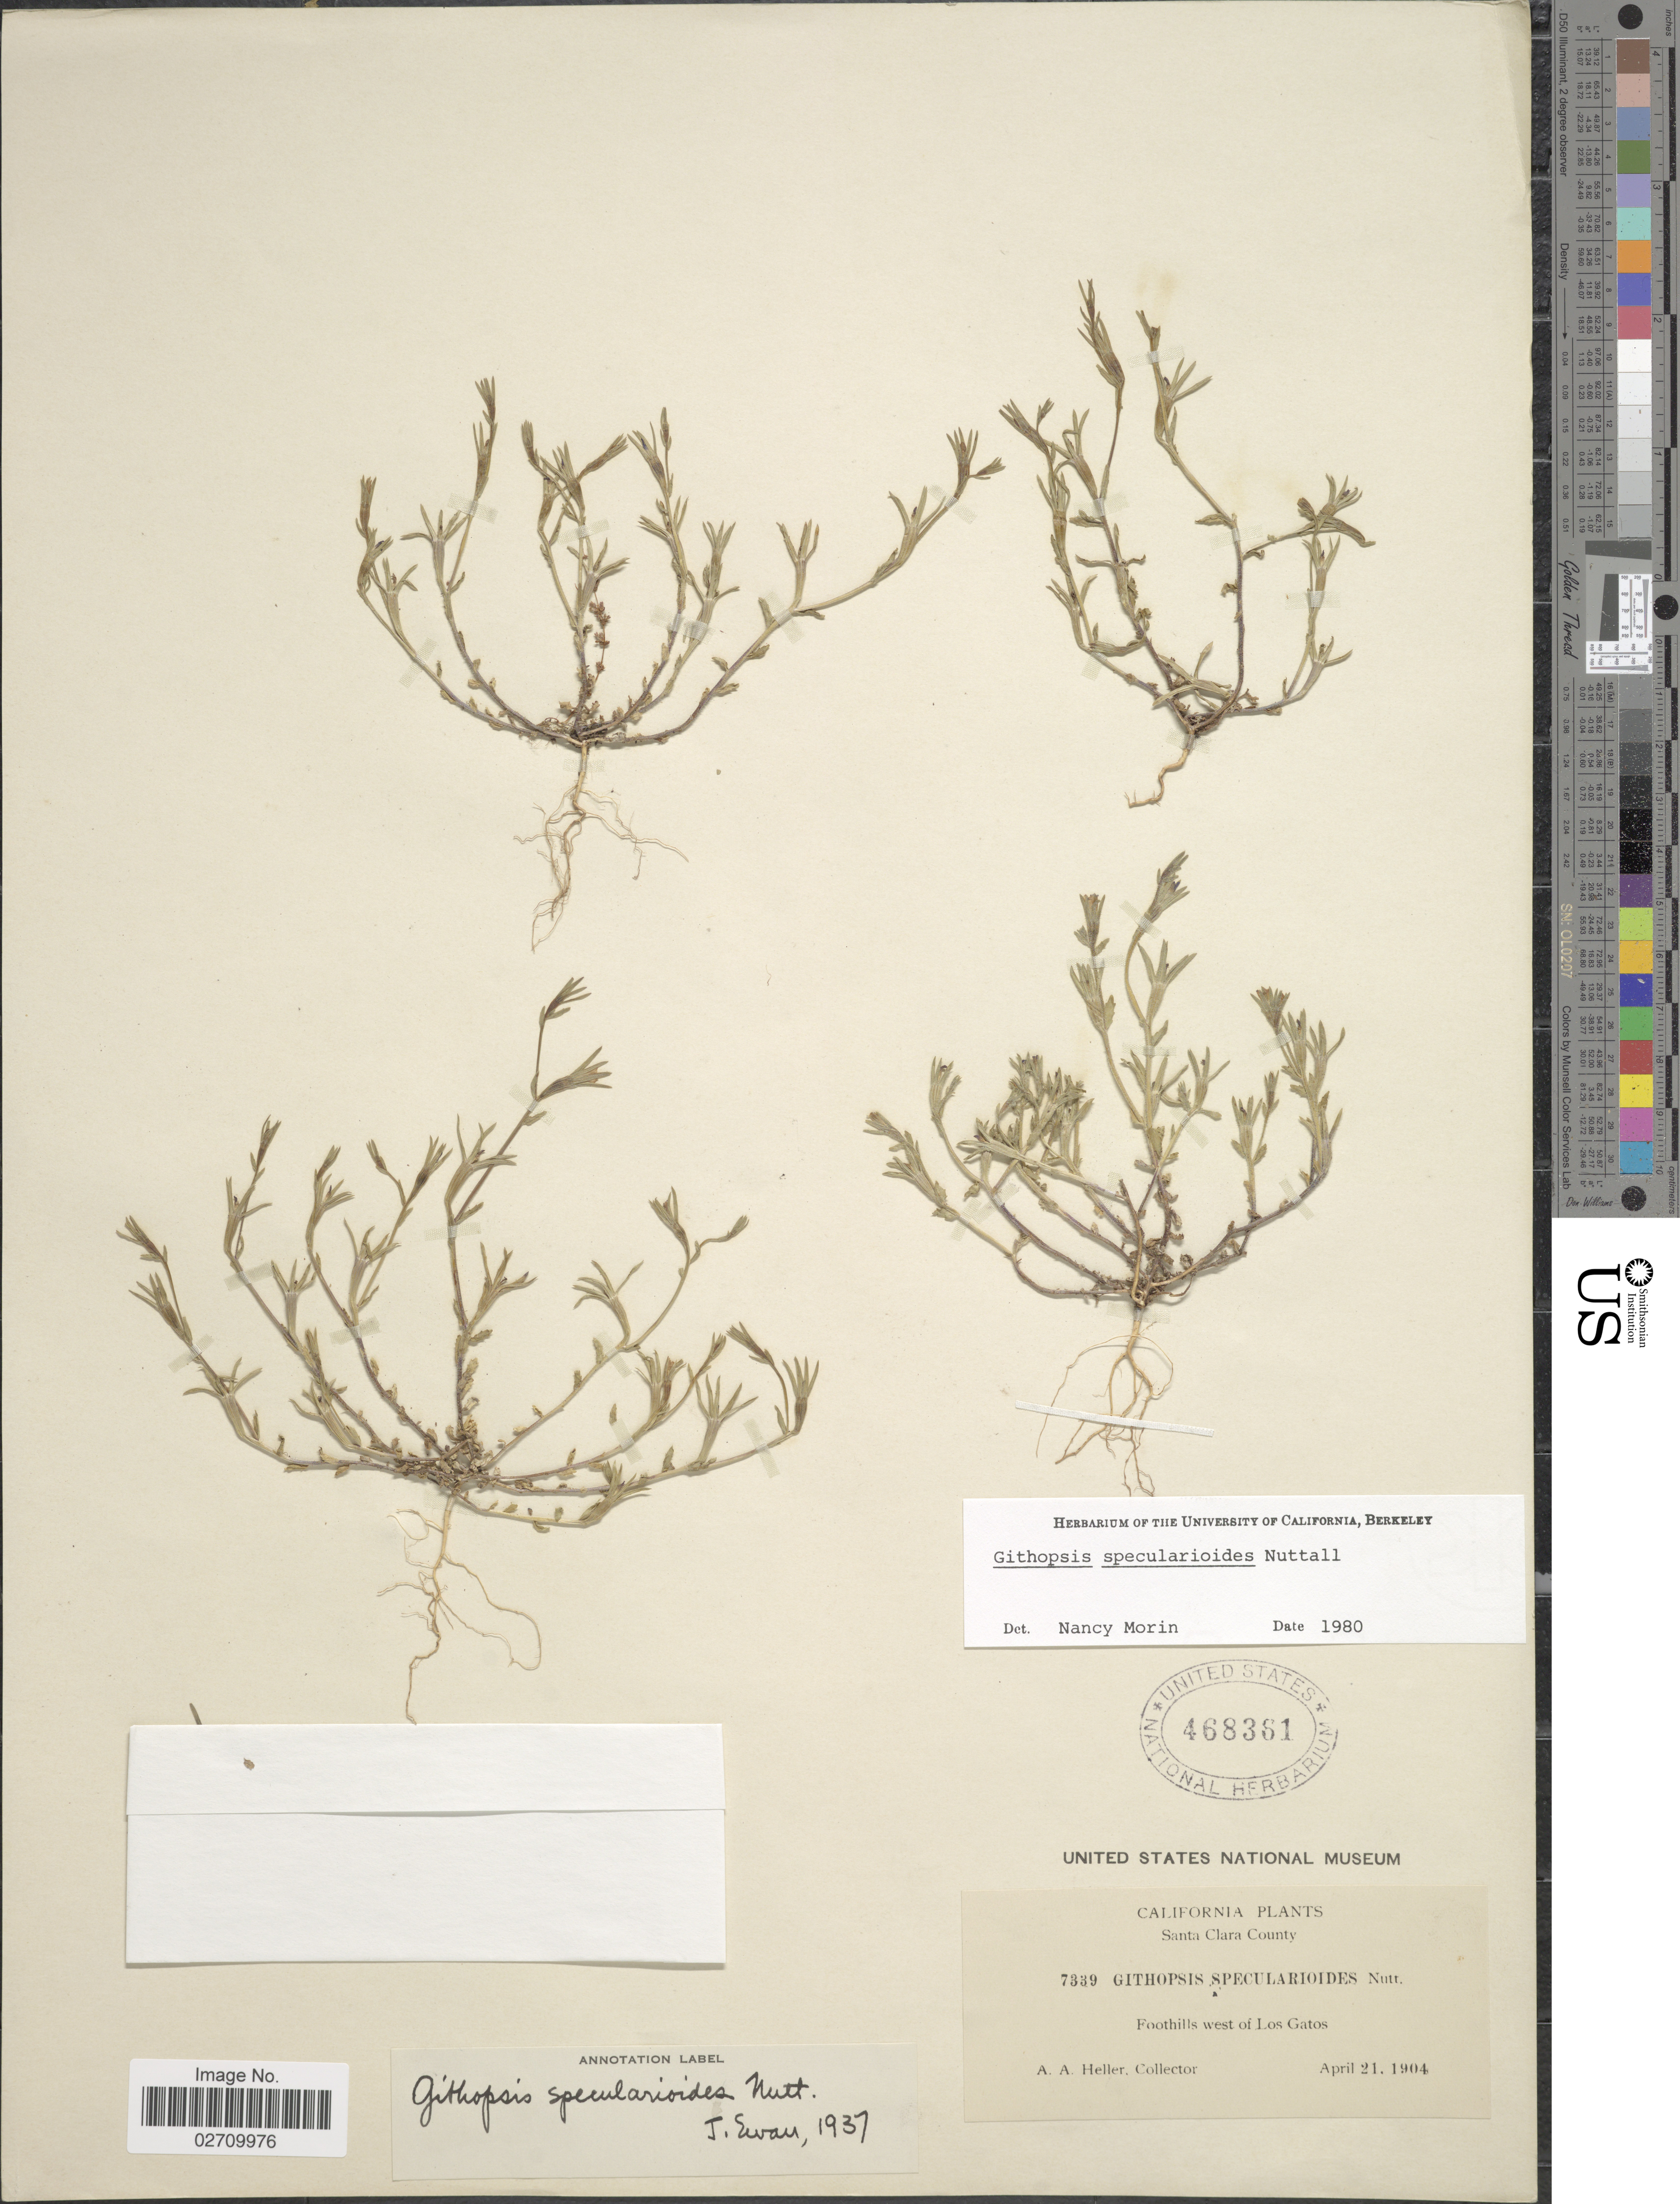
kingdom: Plantae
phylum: Tracheophyta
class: Magnoliopsida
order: Asterales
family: Campanulaceae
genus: Githopsis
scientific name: Githopsis specularioides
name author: Nutt.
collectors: A. A. Heller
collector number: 7339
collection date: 1904-04-21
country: United States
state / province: California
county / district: Santa Clara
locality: Santa Clara County. Foothills west of Los Gatos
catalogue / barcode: US 468361